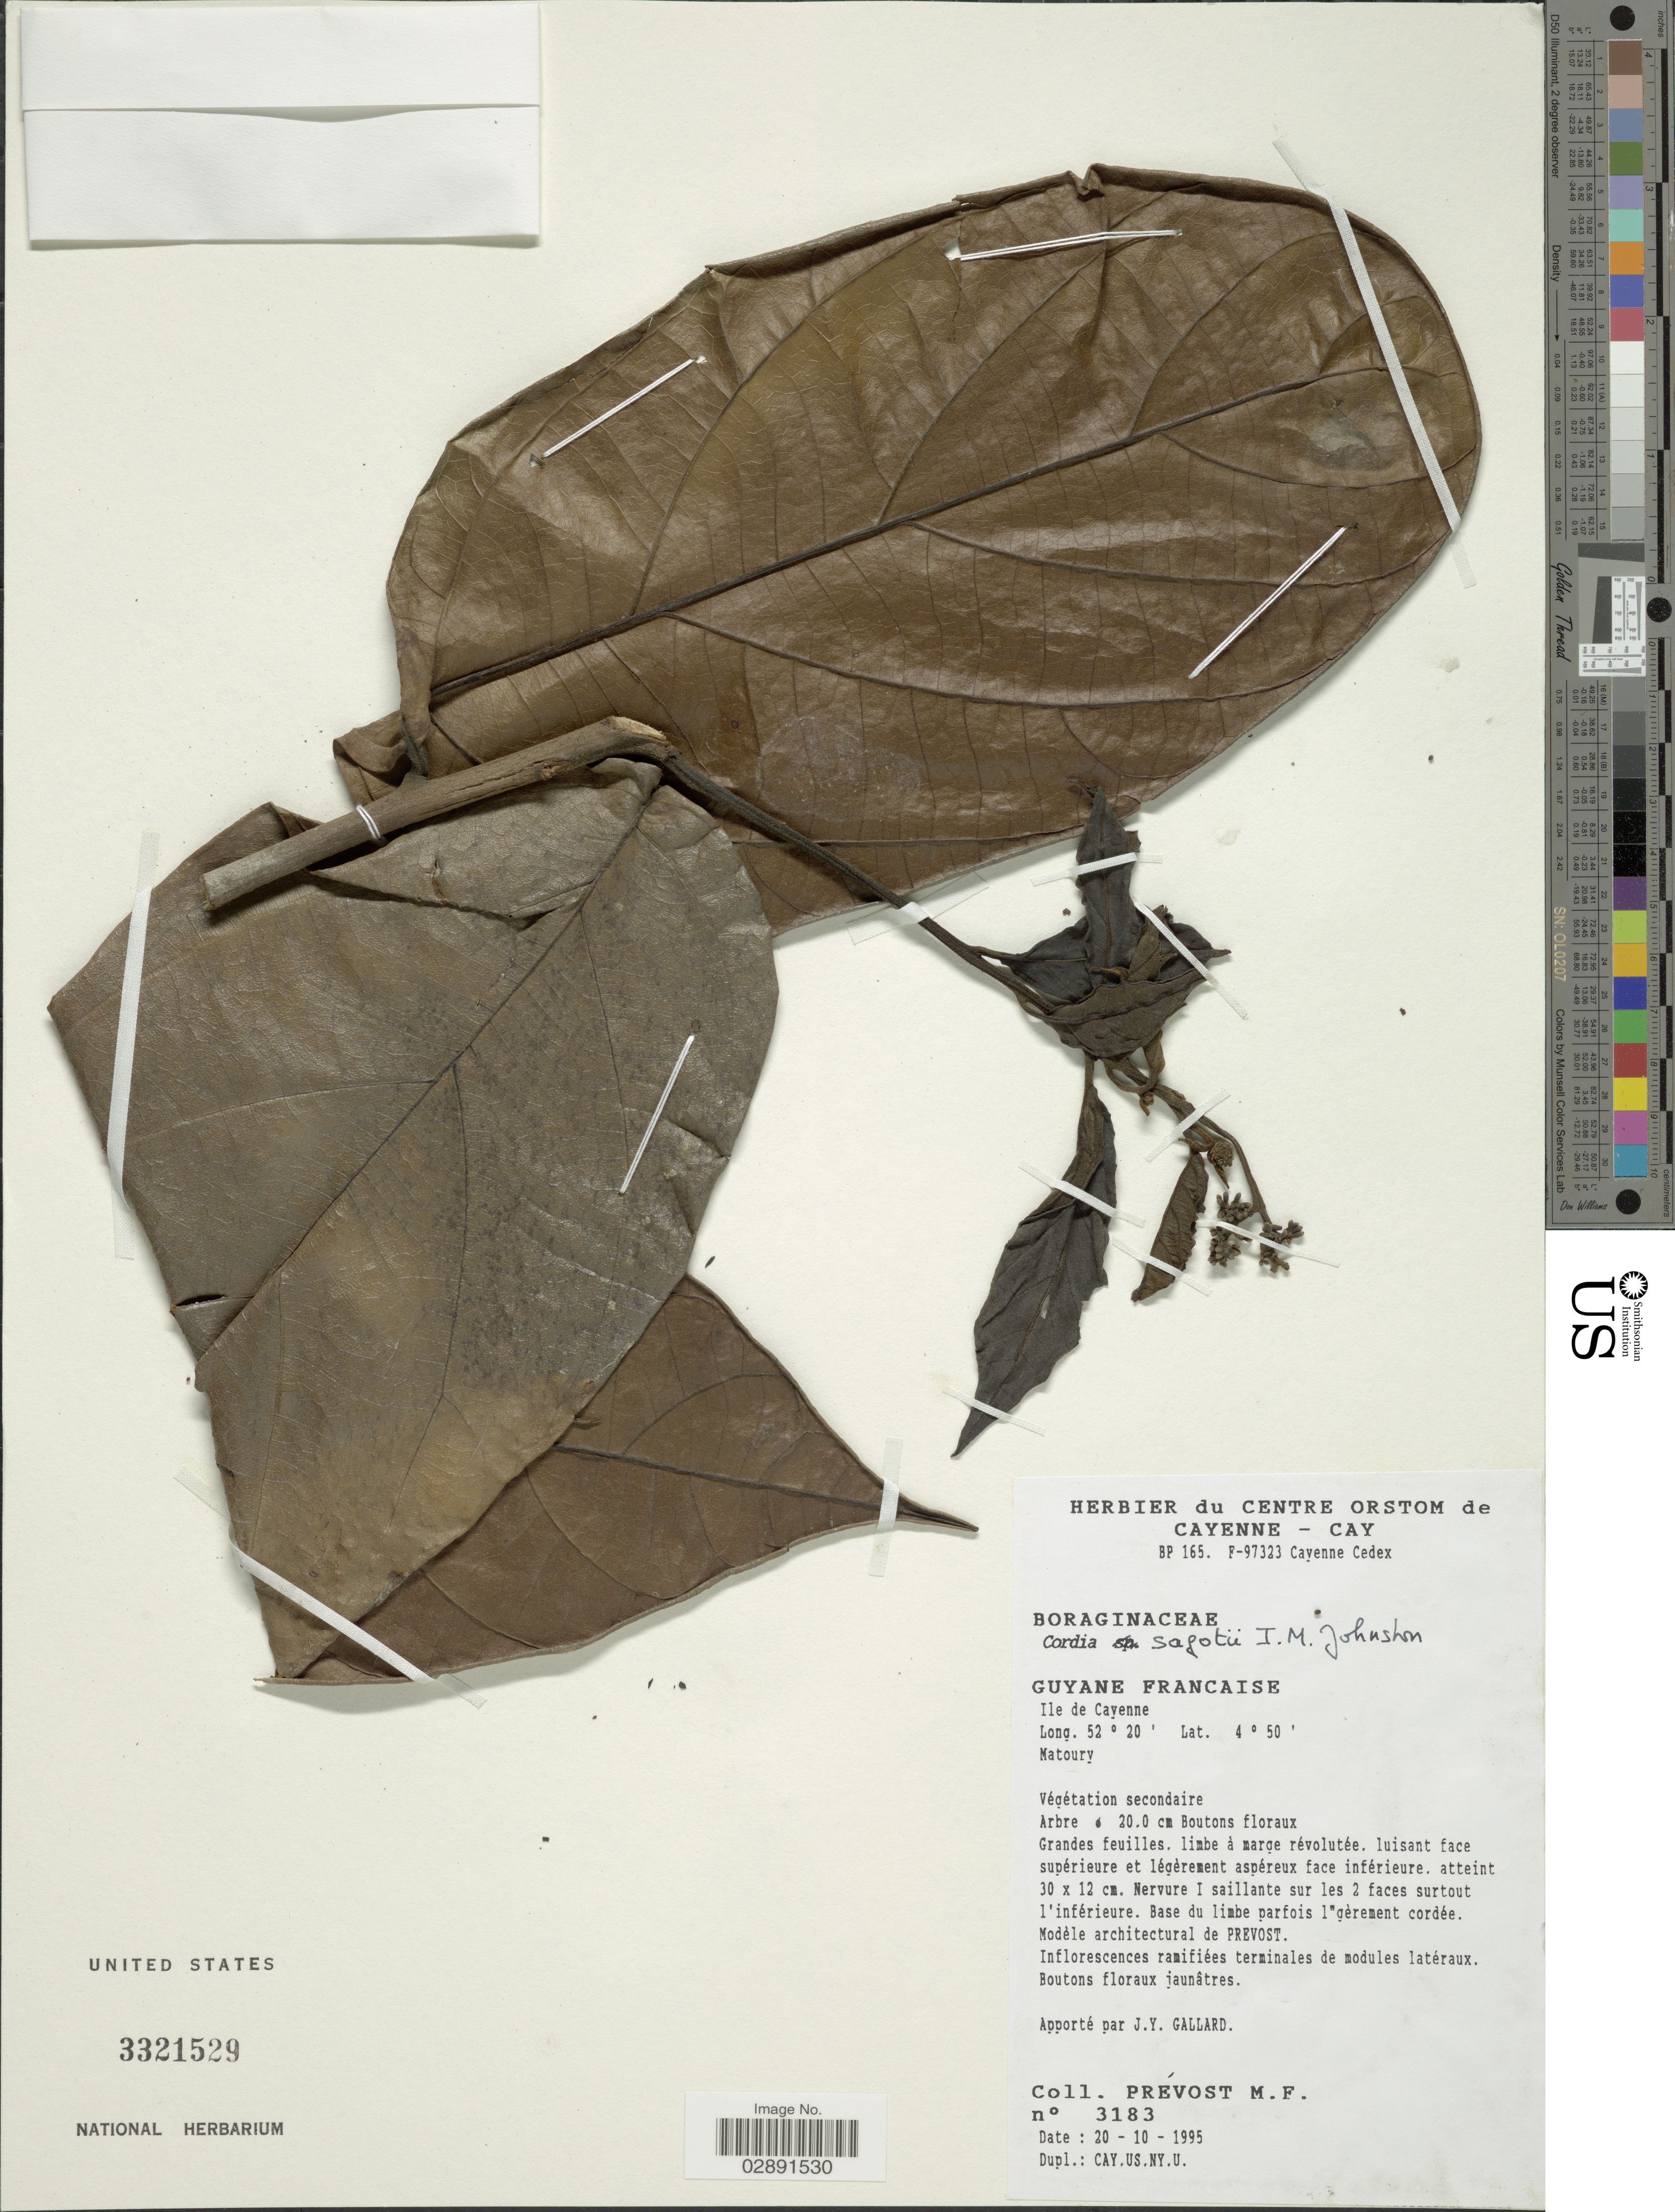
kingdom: Plantae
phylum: Tracheophyta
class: Magnoliopsida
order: Boraginales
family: Cordiaceae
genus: Cordia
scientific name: Cordia sagotii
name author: I.M. Johnst.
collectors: M. Prévost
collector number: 3183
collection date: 1995-10-20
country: French Guiana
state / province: Cayenne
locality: Guyane Francaise. Ile de Cayenne.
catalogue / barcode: US 3321529